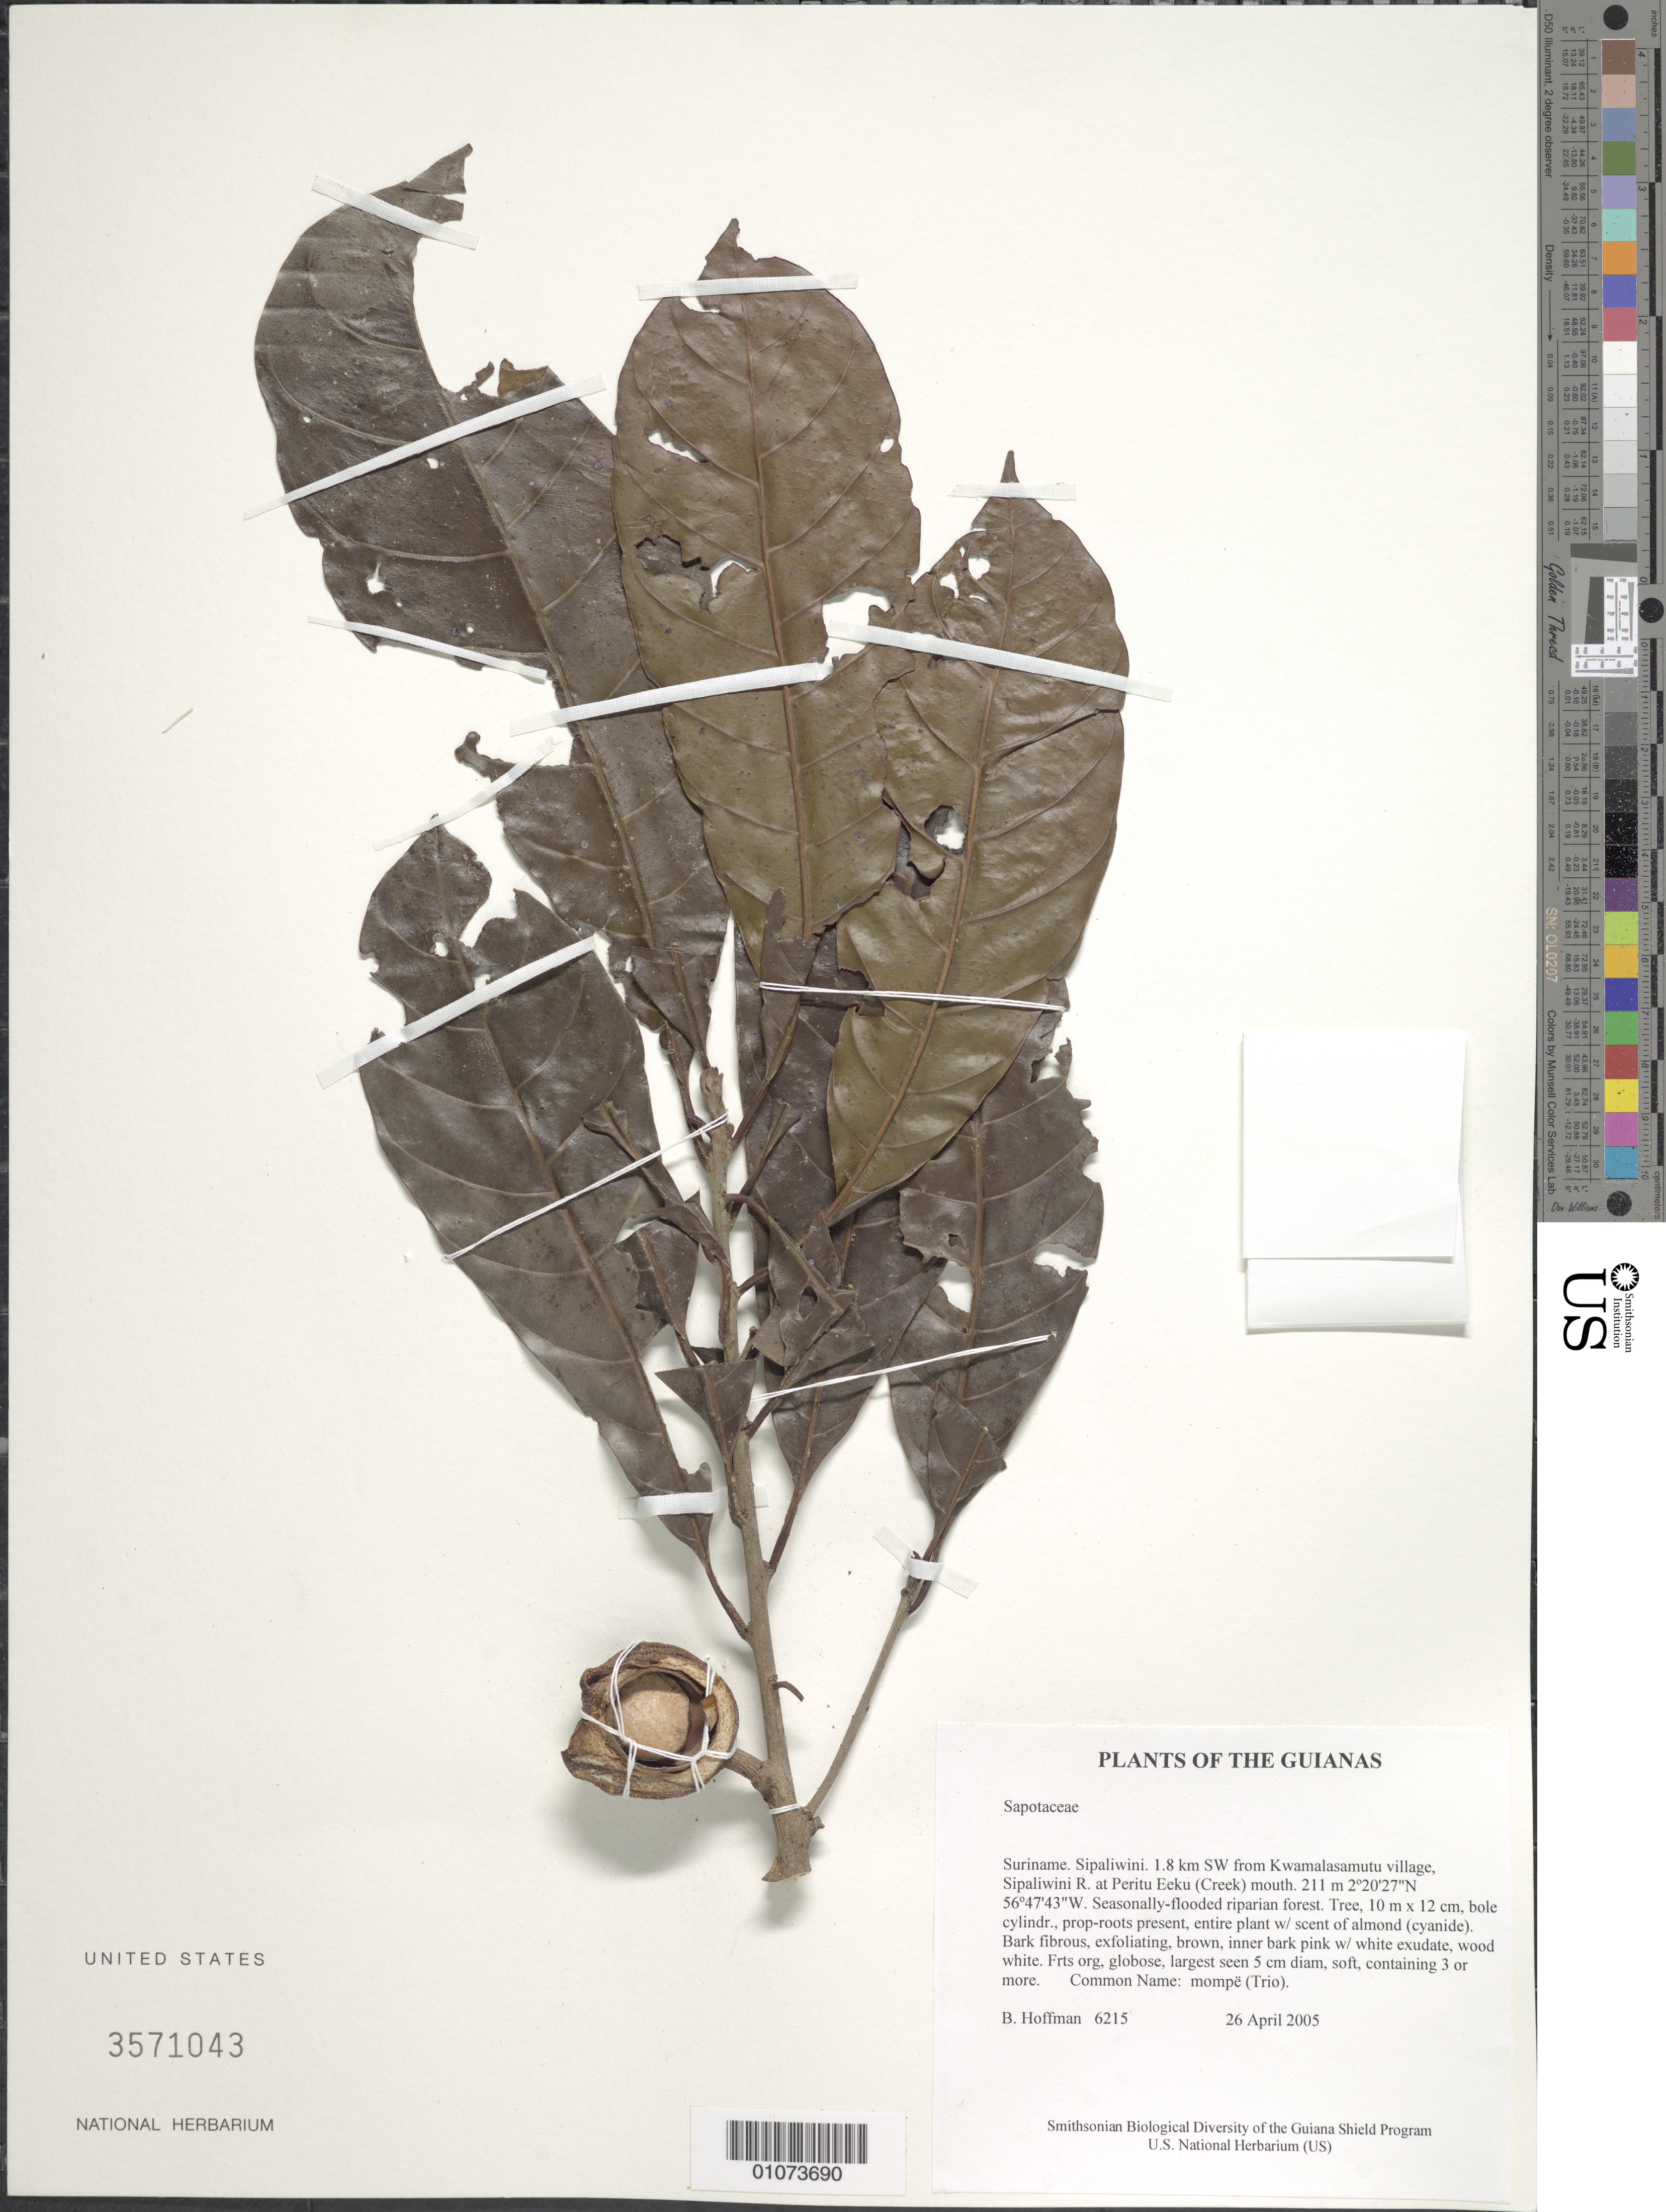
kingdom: Plantae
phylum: Tracheophyta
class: Magnoliopsida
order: Ericales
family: Sapotaceae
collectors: B. Hoffman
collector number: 6215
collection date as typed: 26 April 2005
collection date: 2005-04-26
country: Suriname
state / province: Sipaliwini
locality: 1.8 km SW from Kwamalasamutu village, Sipaliwini R. at Peritu Eeku (Creek) mouth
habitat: Seasonally-flooded riparian forest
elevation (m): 211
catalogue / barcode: US 3571043